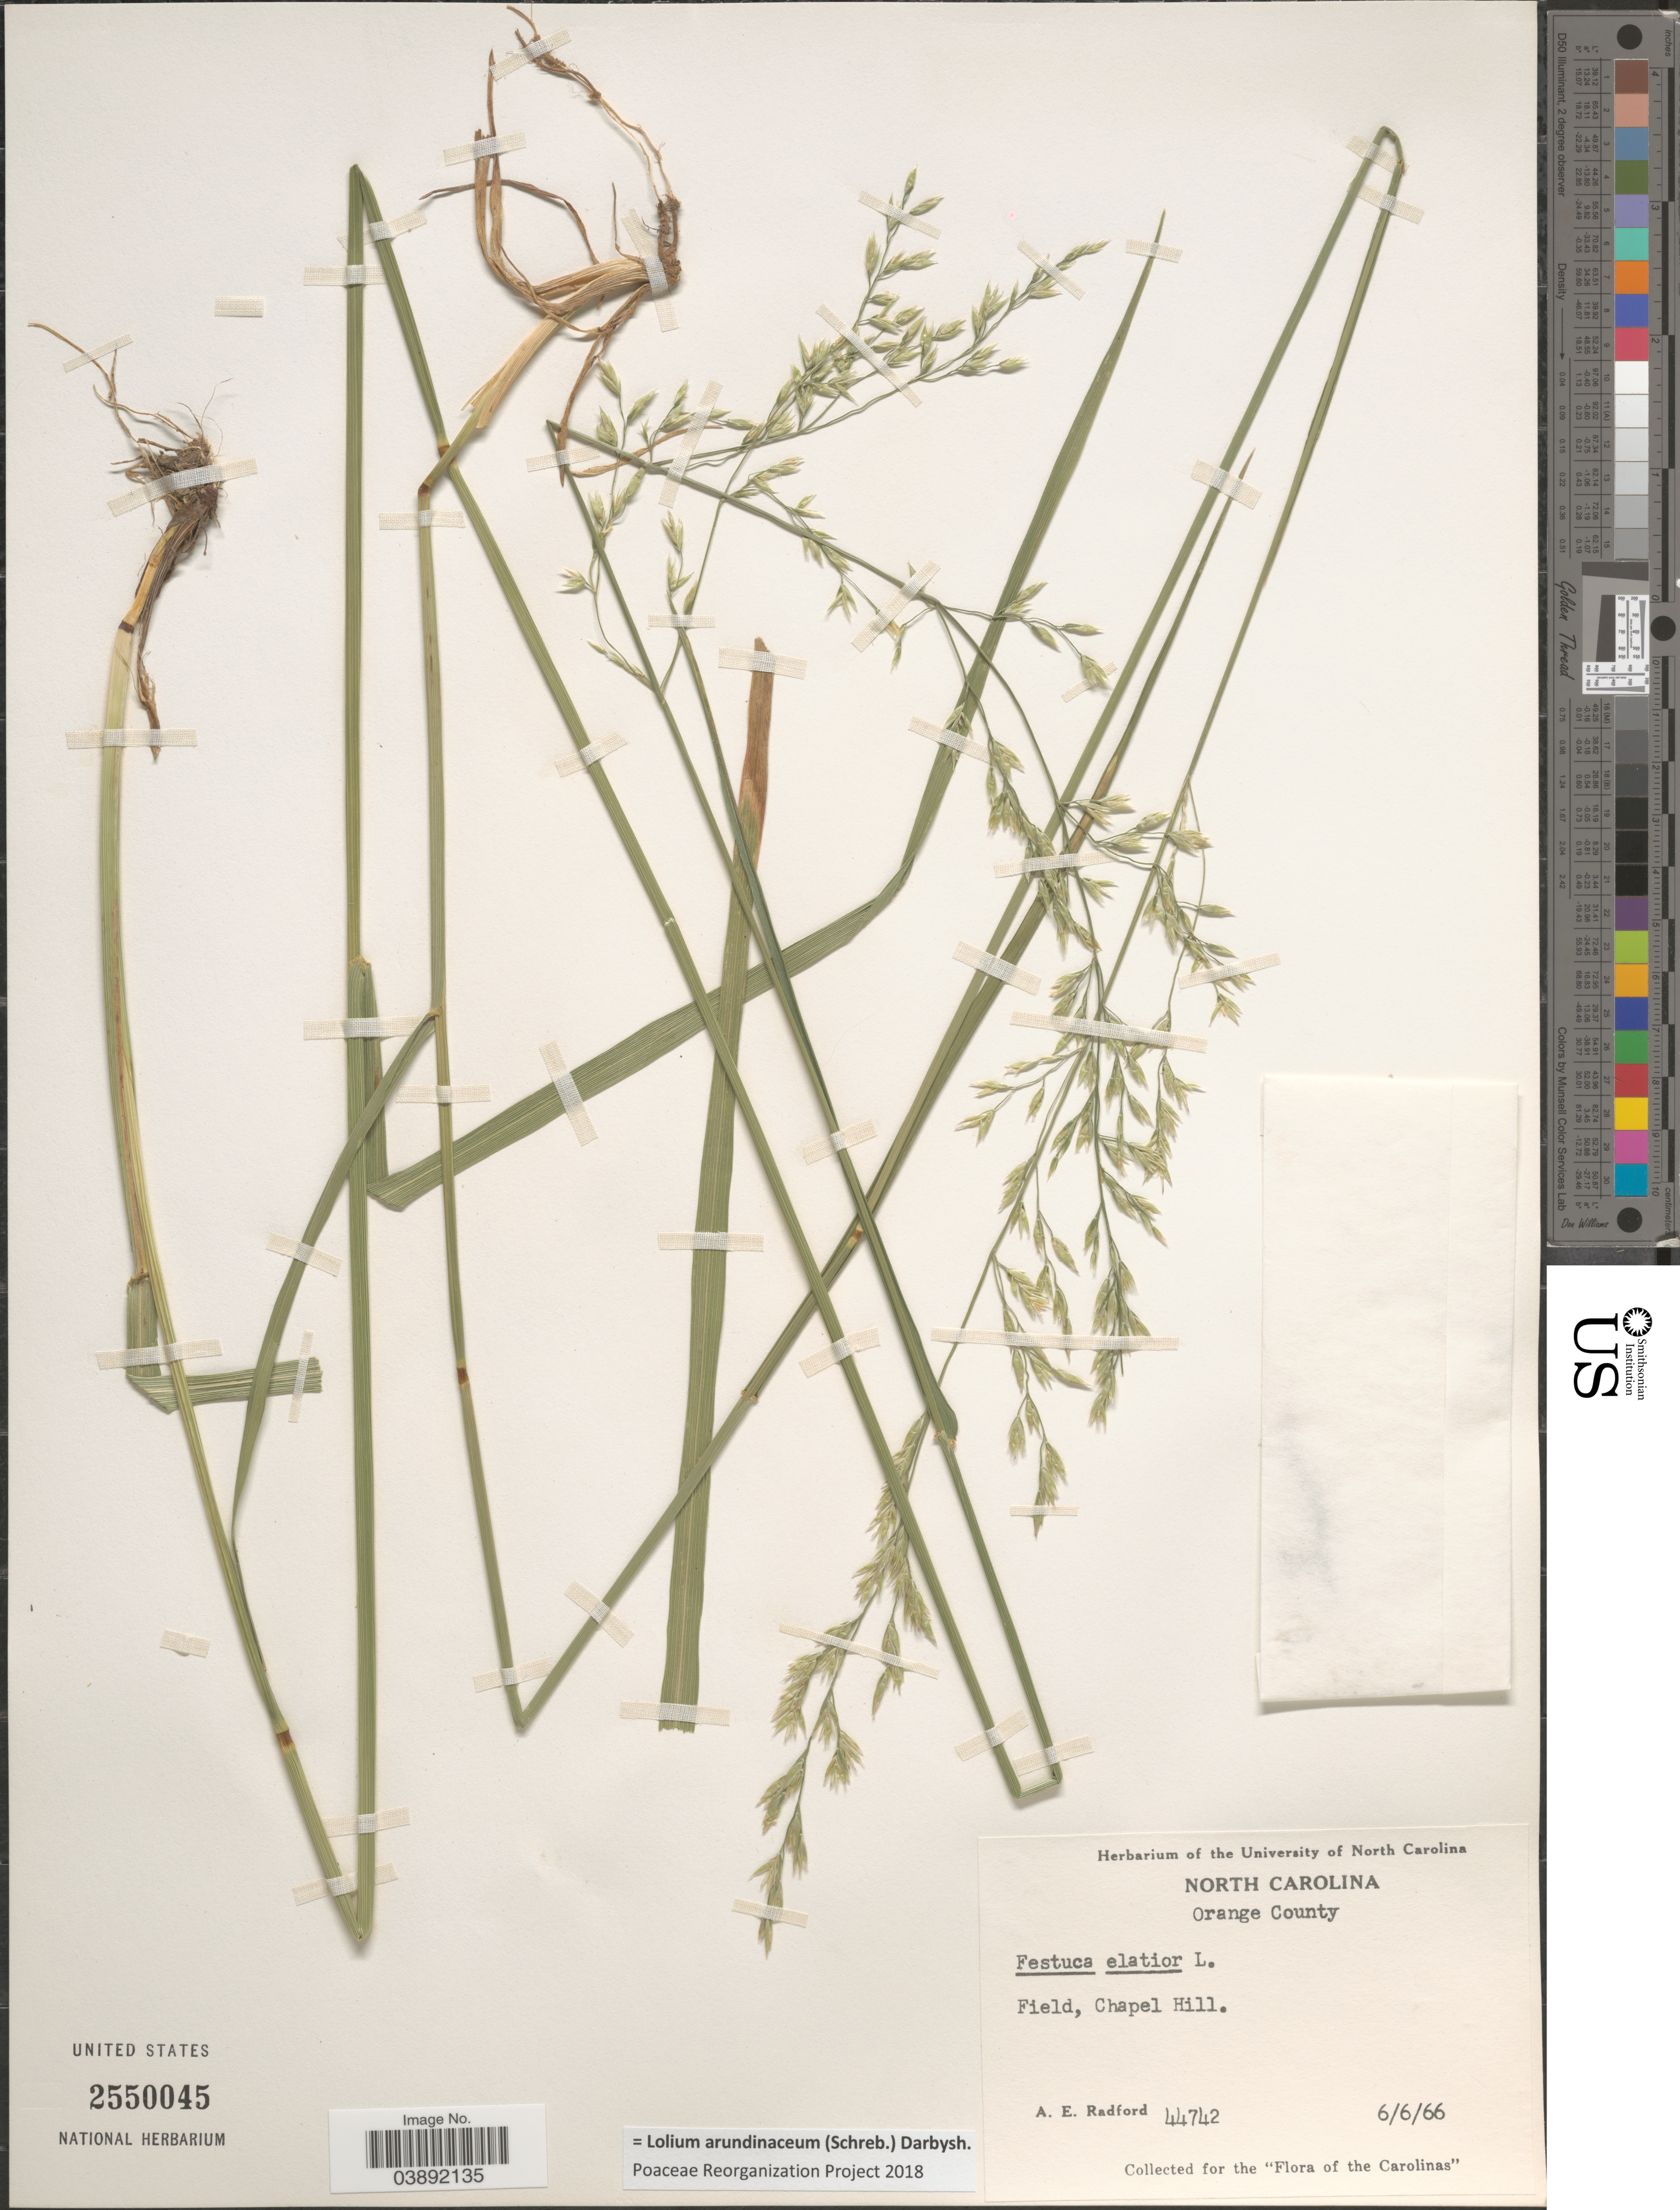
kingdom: Plantae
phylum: Tracheophyta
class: Liliopsida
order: Poales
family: Poaceae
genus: Lolium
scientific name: Lolium arundinaceum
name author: (Schreb.) Darbysh.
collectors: A. E. Radford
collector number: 44742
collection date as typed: Transcribed d/m/y: 6/6/66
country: United States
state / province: North Carolina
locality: Orange County. Field, Chapel Hill.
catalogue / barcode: US 2550045